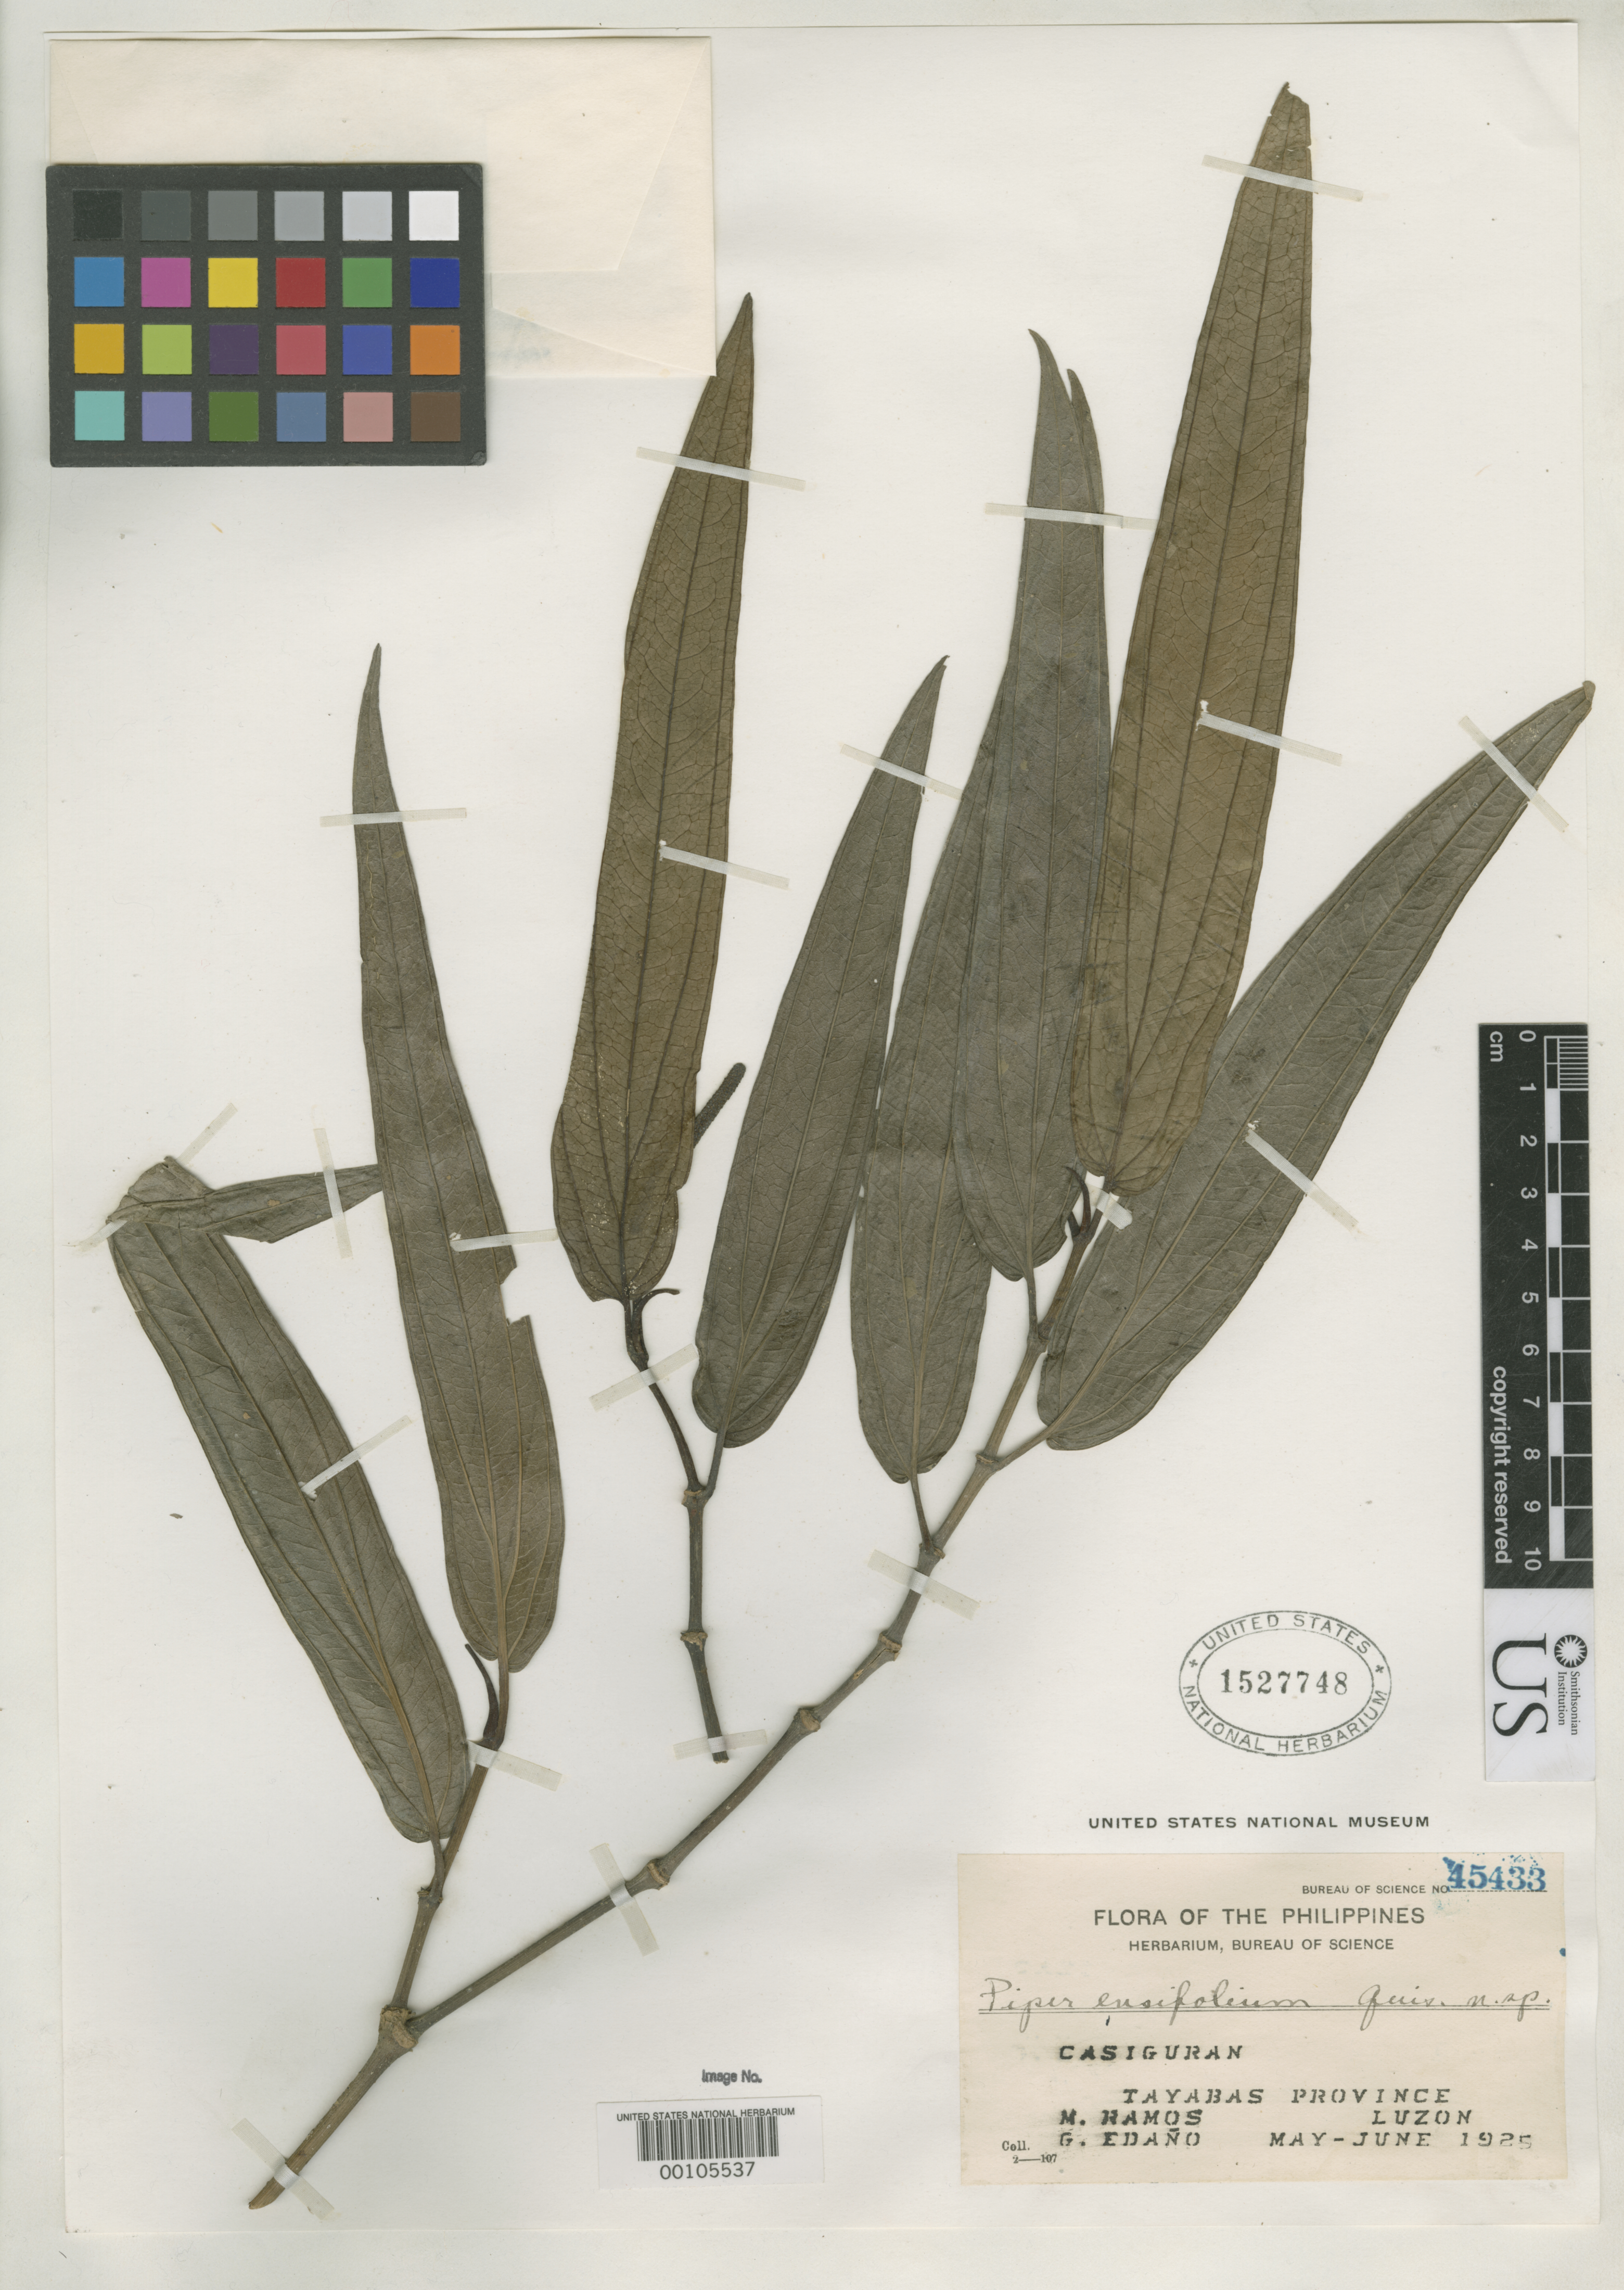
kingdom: Plantae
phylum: Tracheophyta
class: Magnoliopsida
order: Piperales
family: Piperaceae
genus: Piper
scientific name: Piper ensifolium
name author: Quisumb.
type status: Isotype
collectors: M. Ramos & G. E. Edaño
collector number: Bur. Sci. 45433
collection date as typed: May 1925 to -- Jun 1925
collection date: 1925-05/1925-06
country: Philippines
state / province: Calabarzon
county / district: Quezon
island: Luzon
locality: Casiguran.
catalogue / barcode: US 1527748